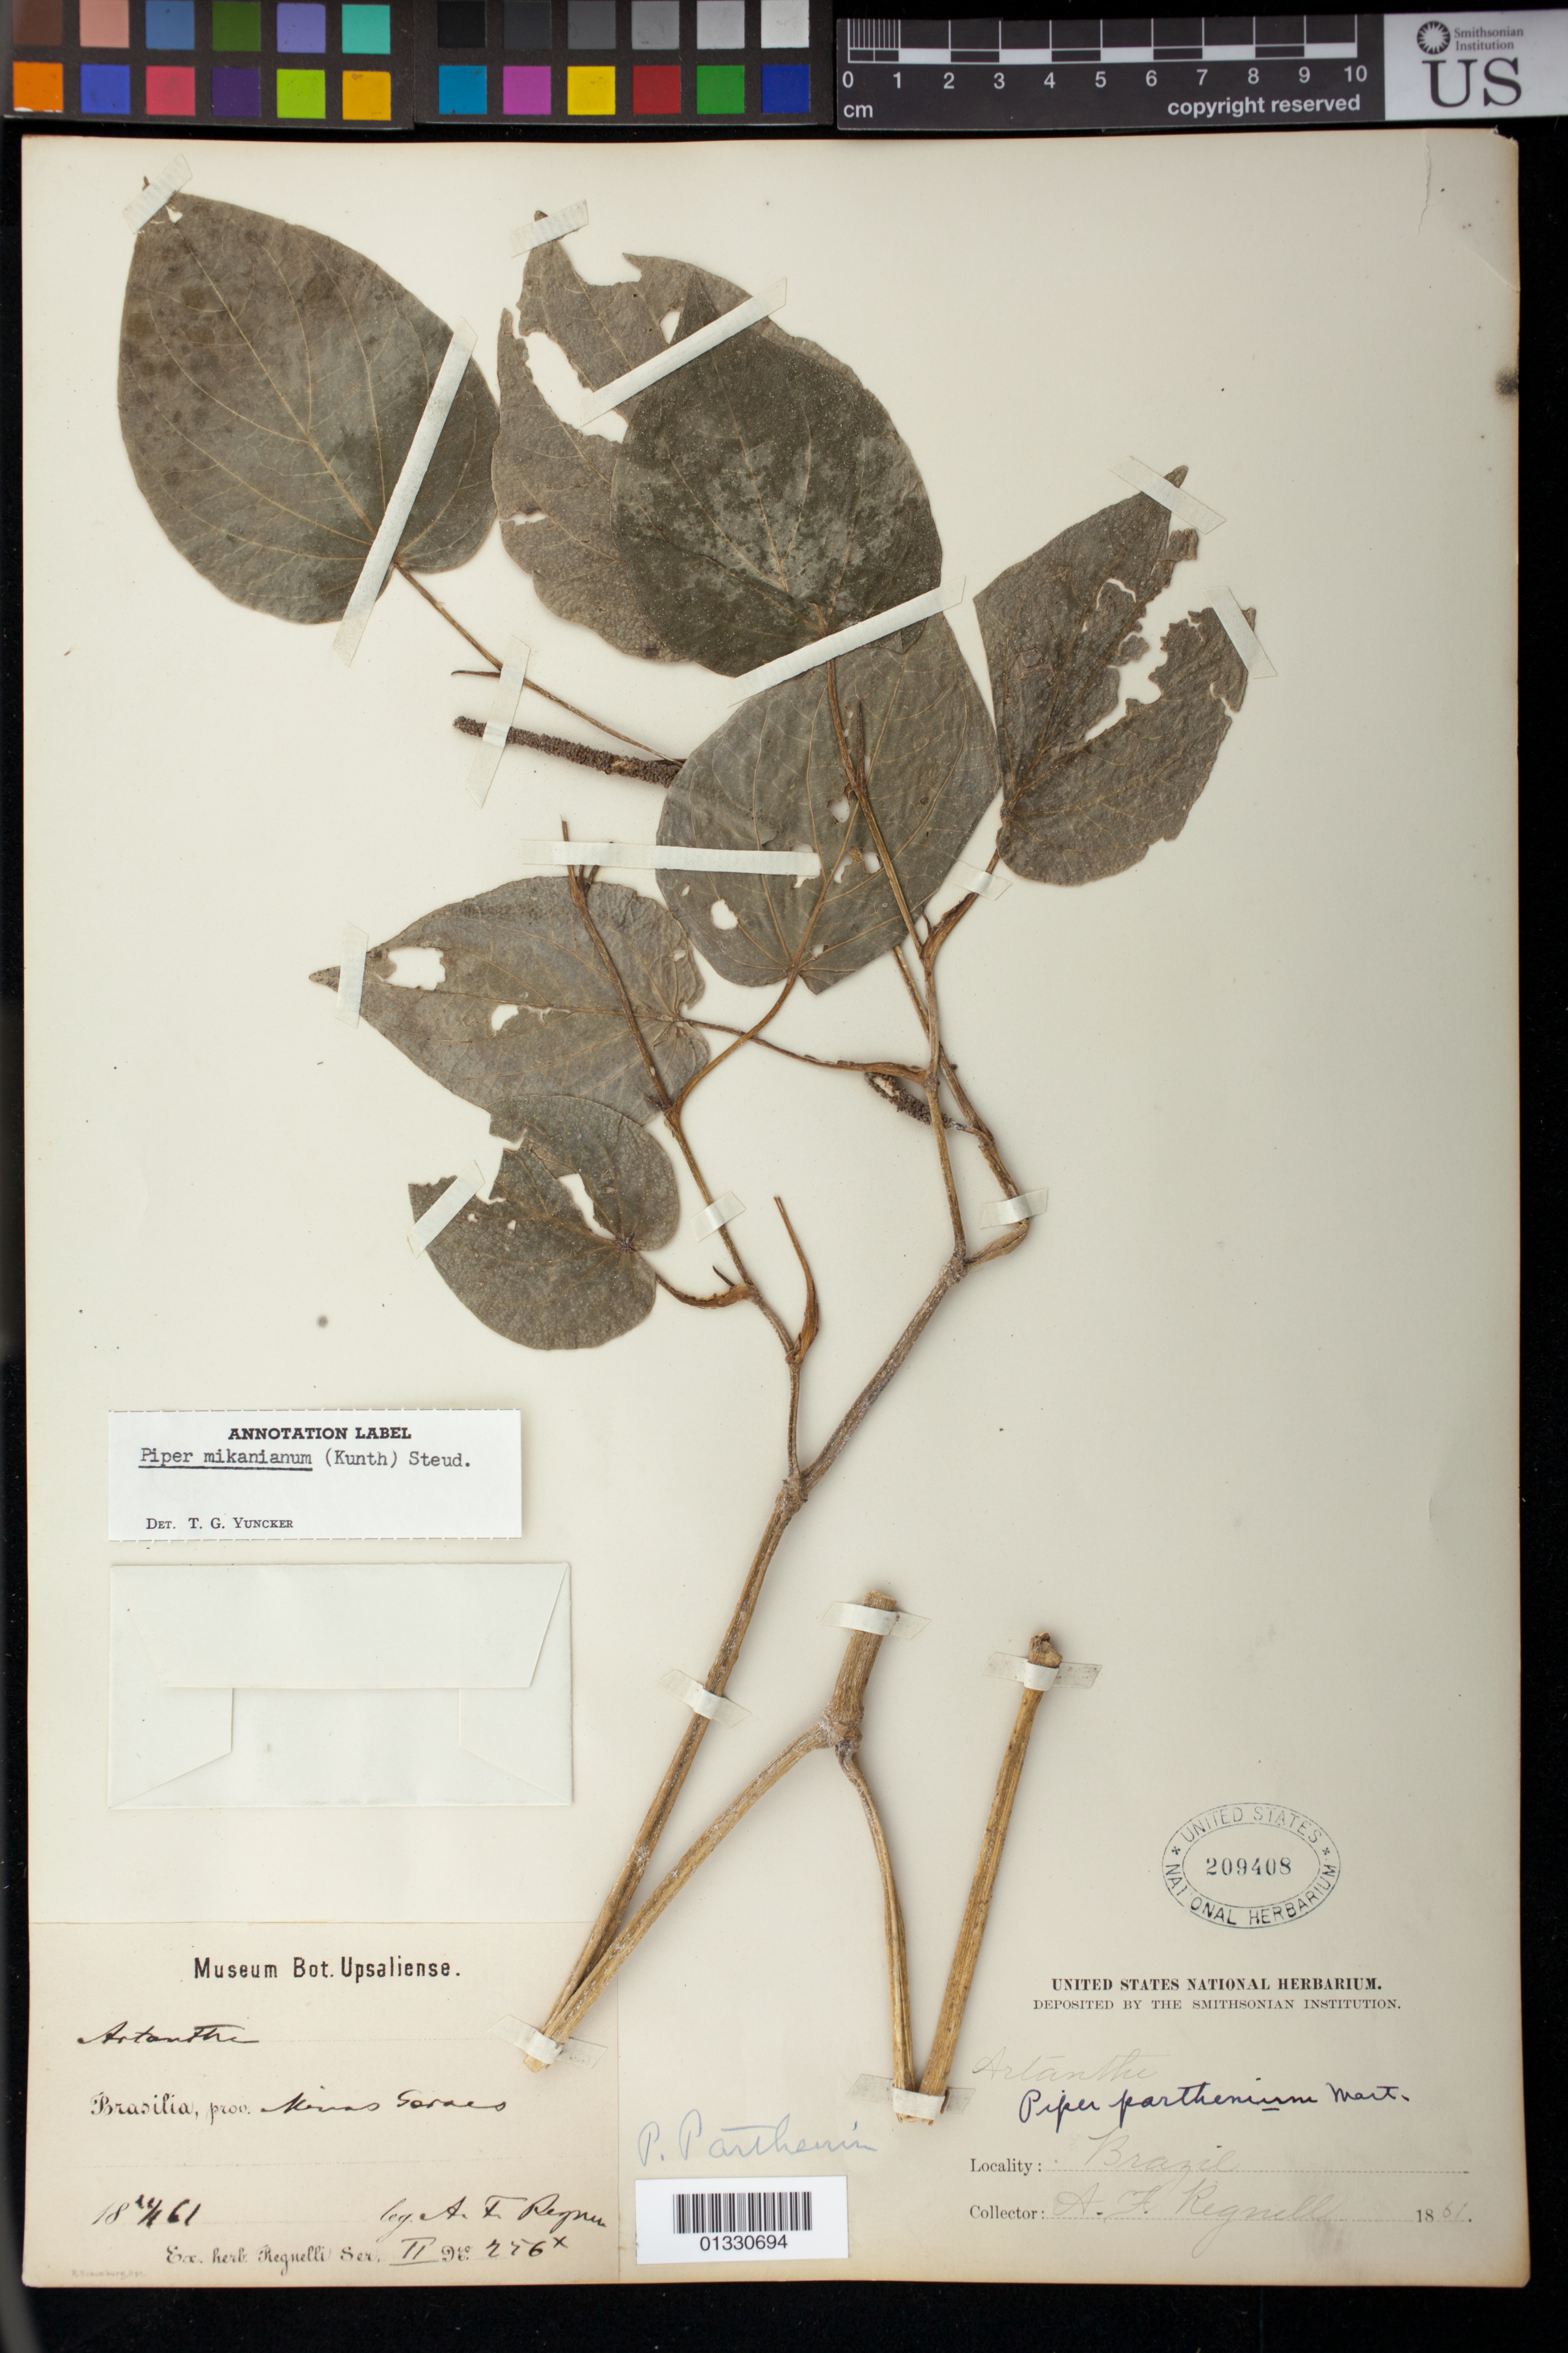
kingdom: Plantae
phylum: Tracheophyta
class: Magnoliopsida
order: Piperales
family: Piperaceae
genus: Piper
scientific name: Piper mikanianum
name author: Kunth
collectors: A. Regnell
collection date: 1861-01-12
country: Brazil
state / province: Minas Gerais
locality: Brasilia, prov. Minas Geraes.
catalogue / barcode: US 209408